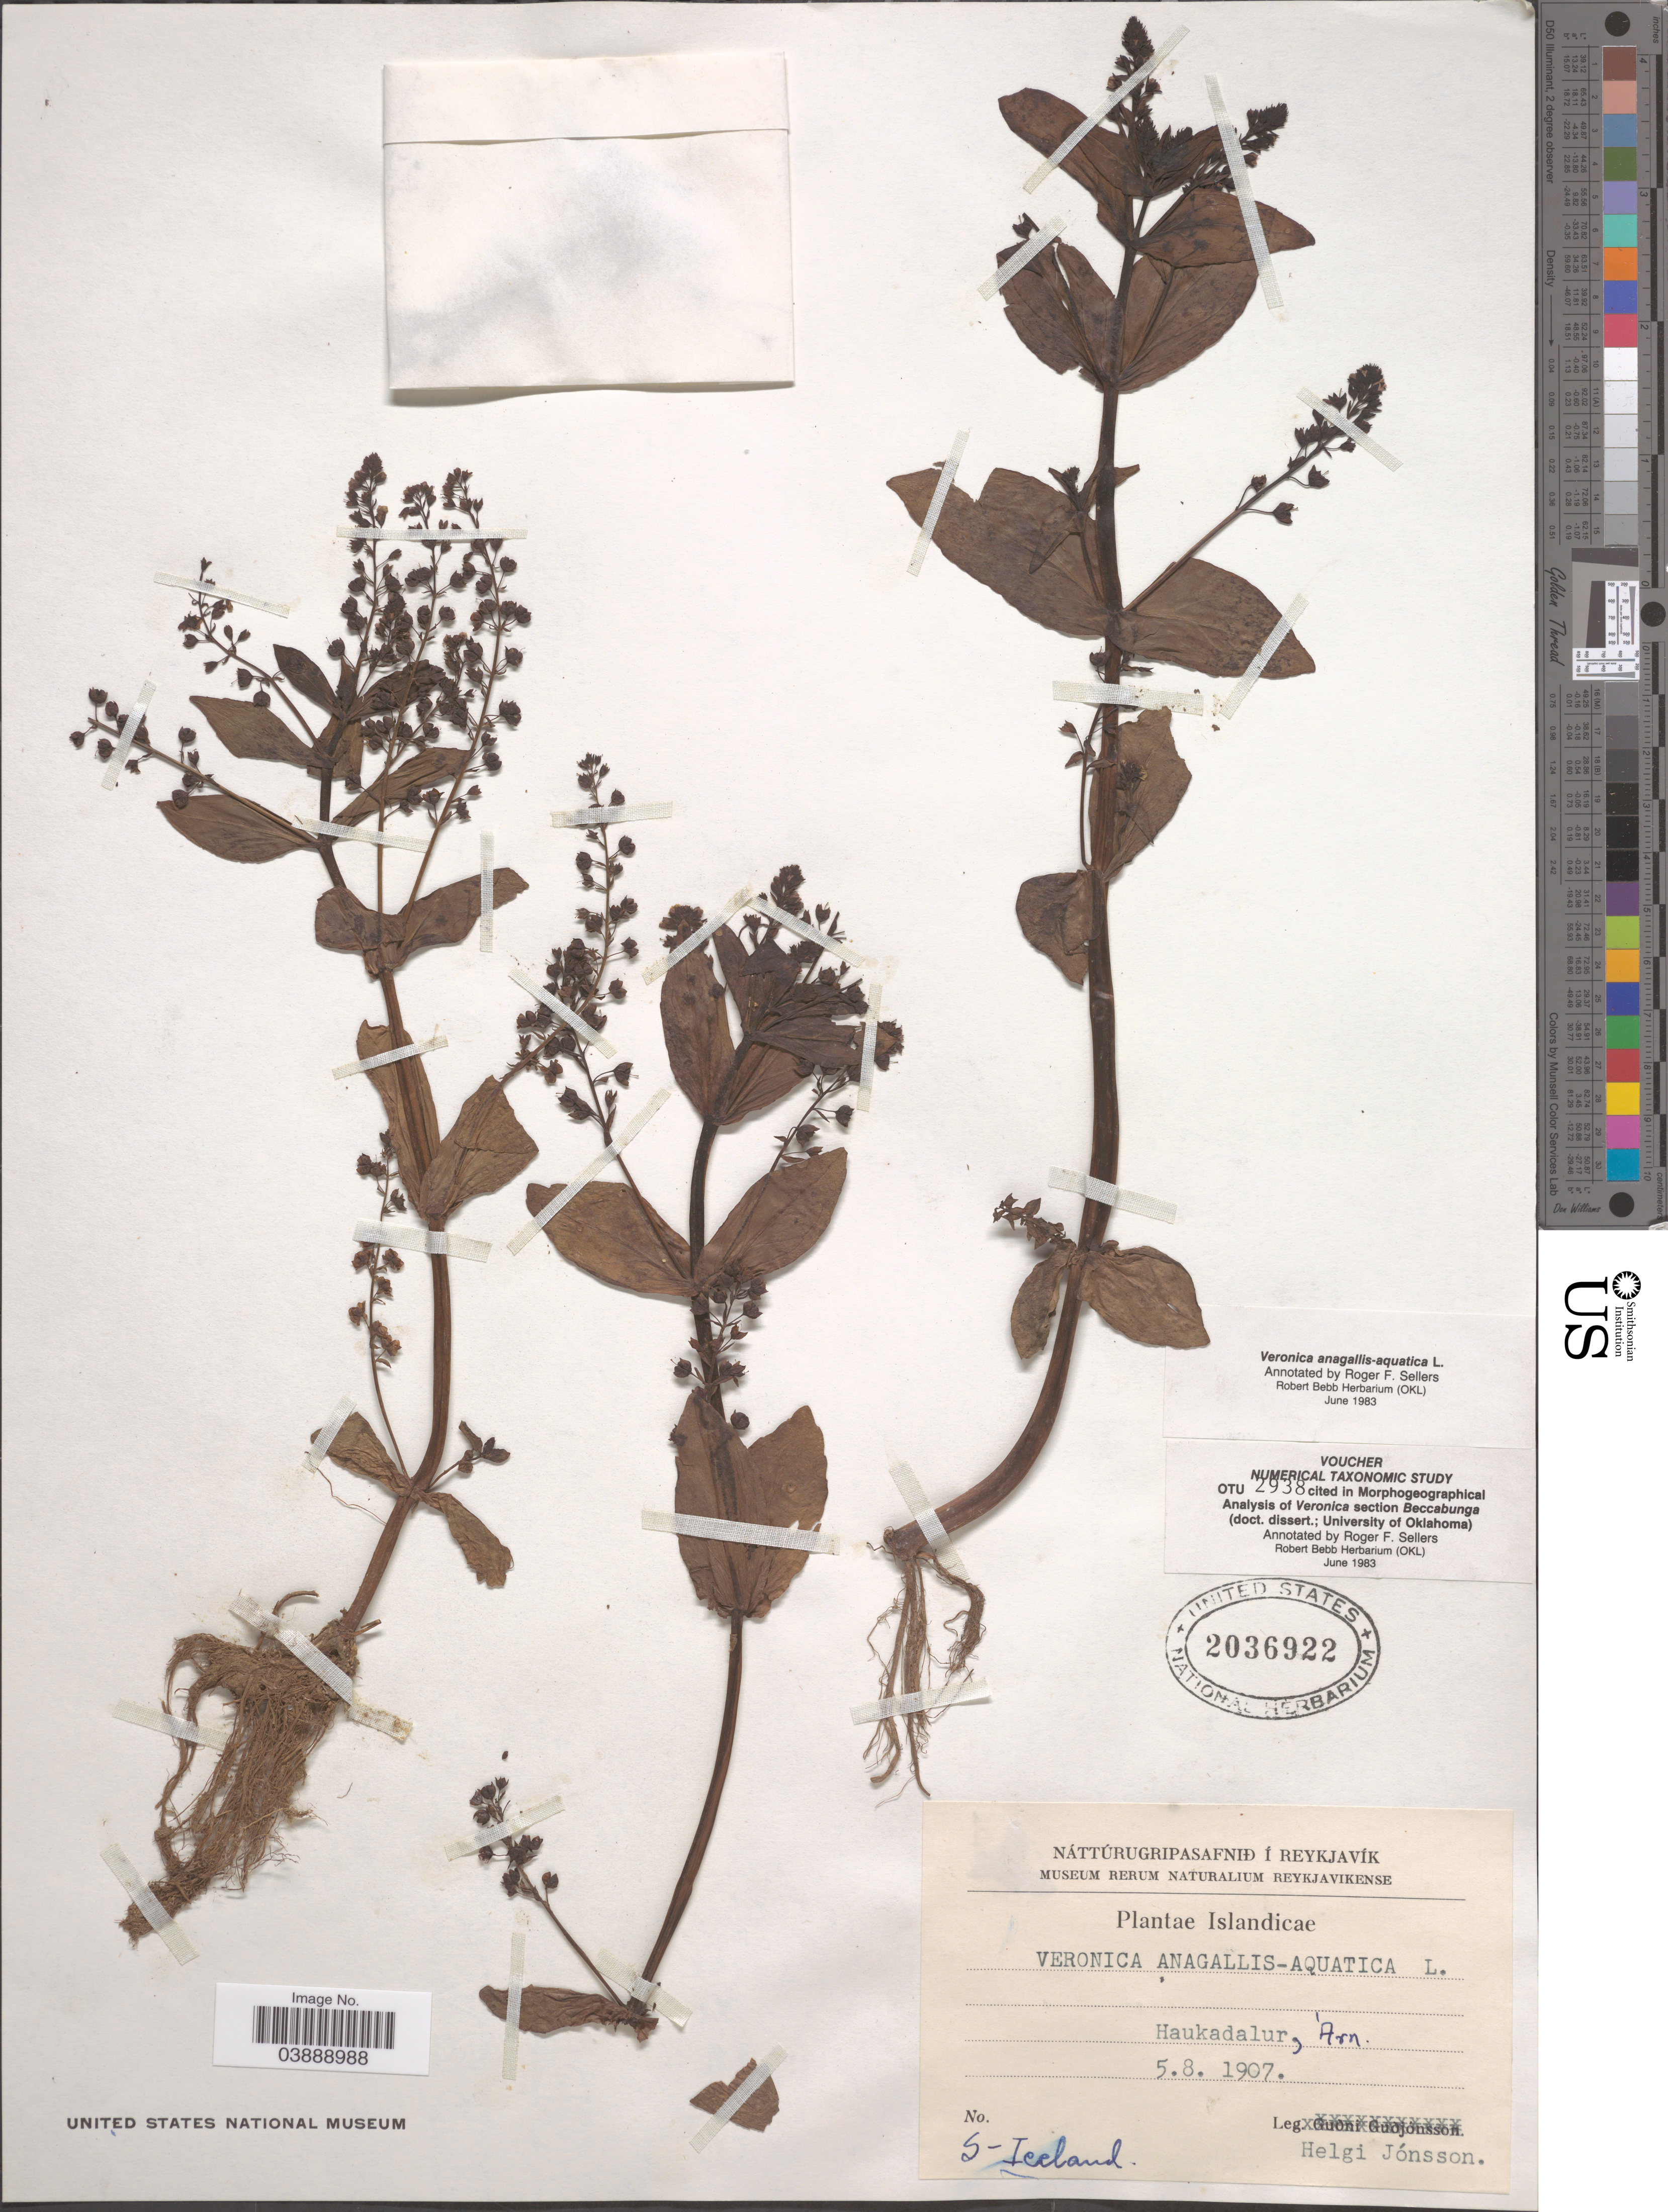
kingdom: Plantae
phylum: Tracheophyta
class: Magnoliopsida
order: Lamiales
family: Plantaginaceae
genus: Veronica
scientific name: Veronica anagallis-aquatica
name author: L.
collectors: H. Jónsson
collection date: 1907-08-05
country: Iceland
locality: Haukadalur, Arn. S-Iceland.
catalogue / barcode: US 2036922